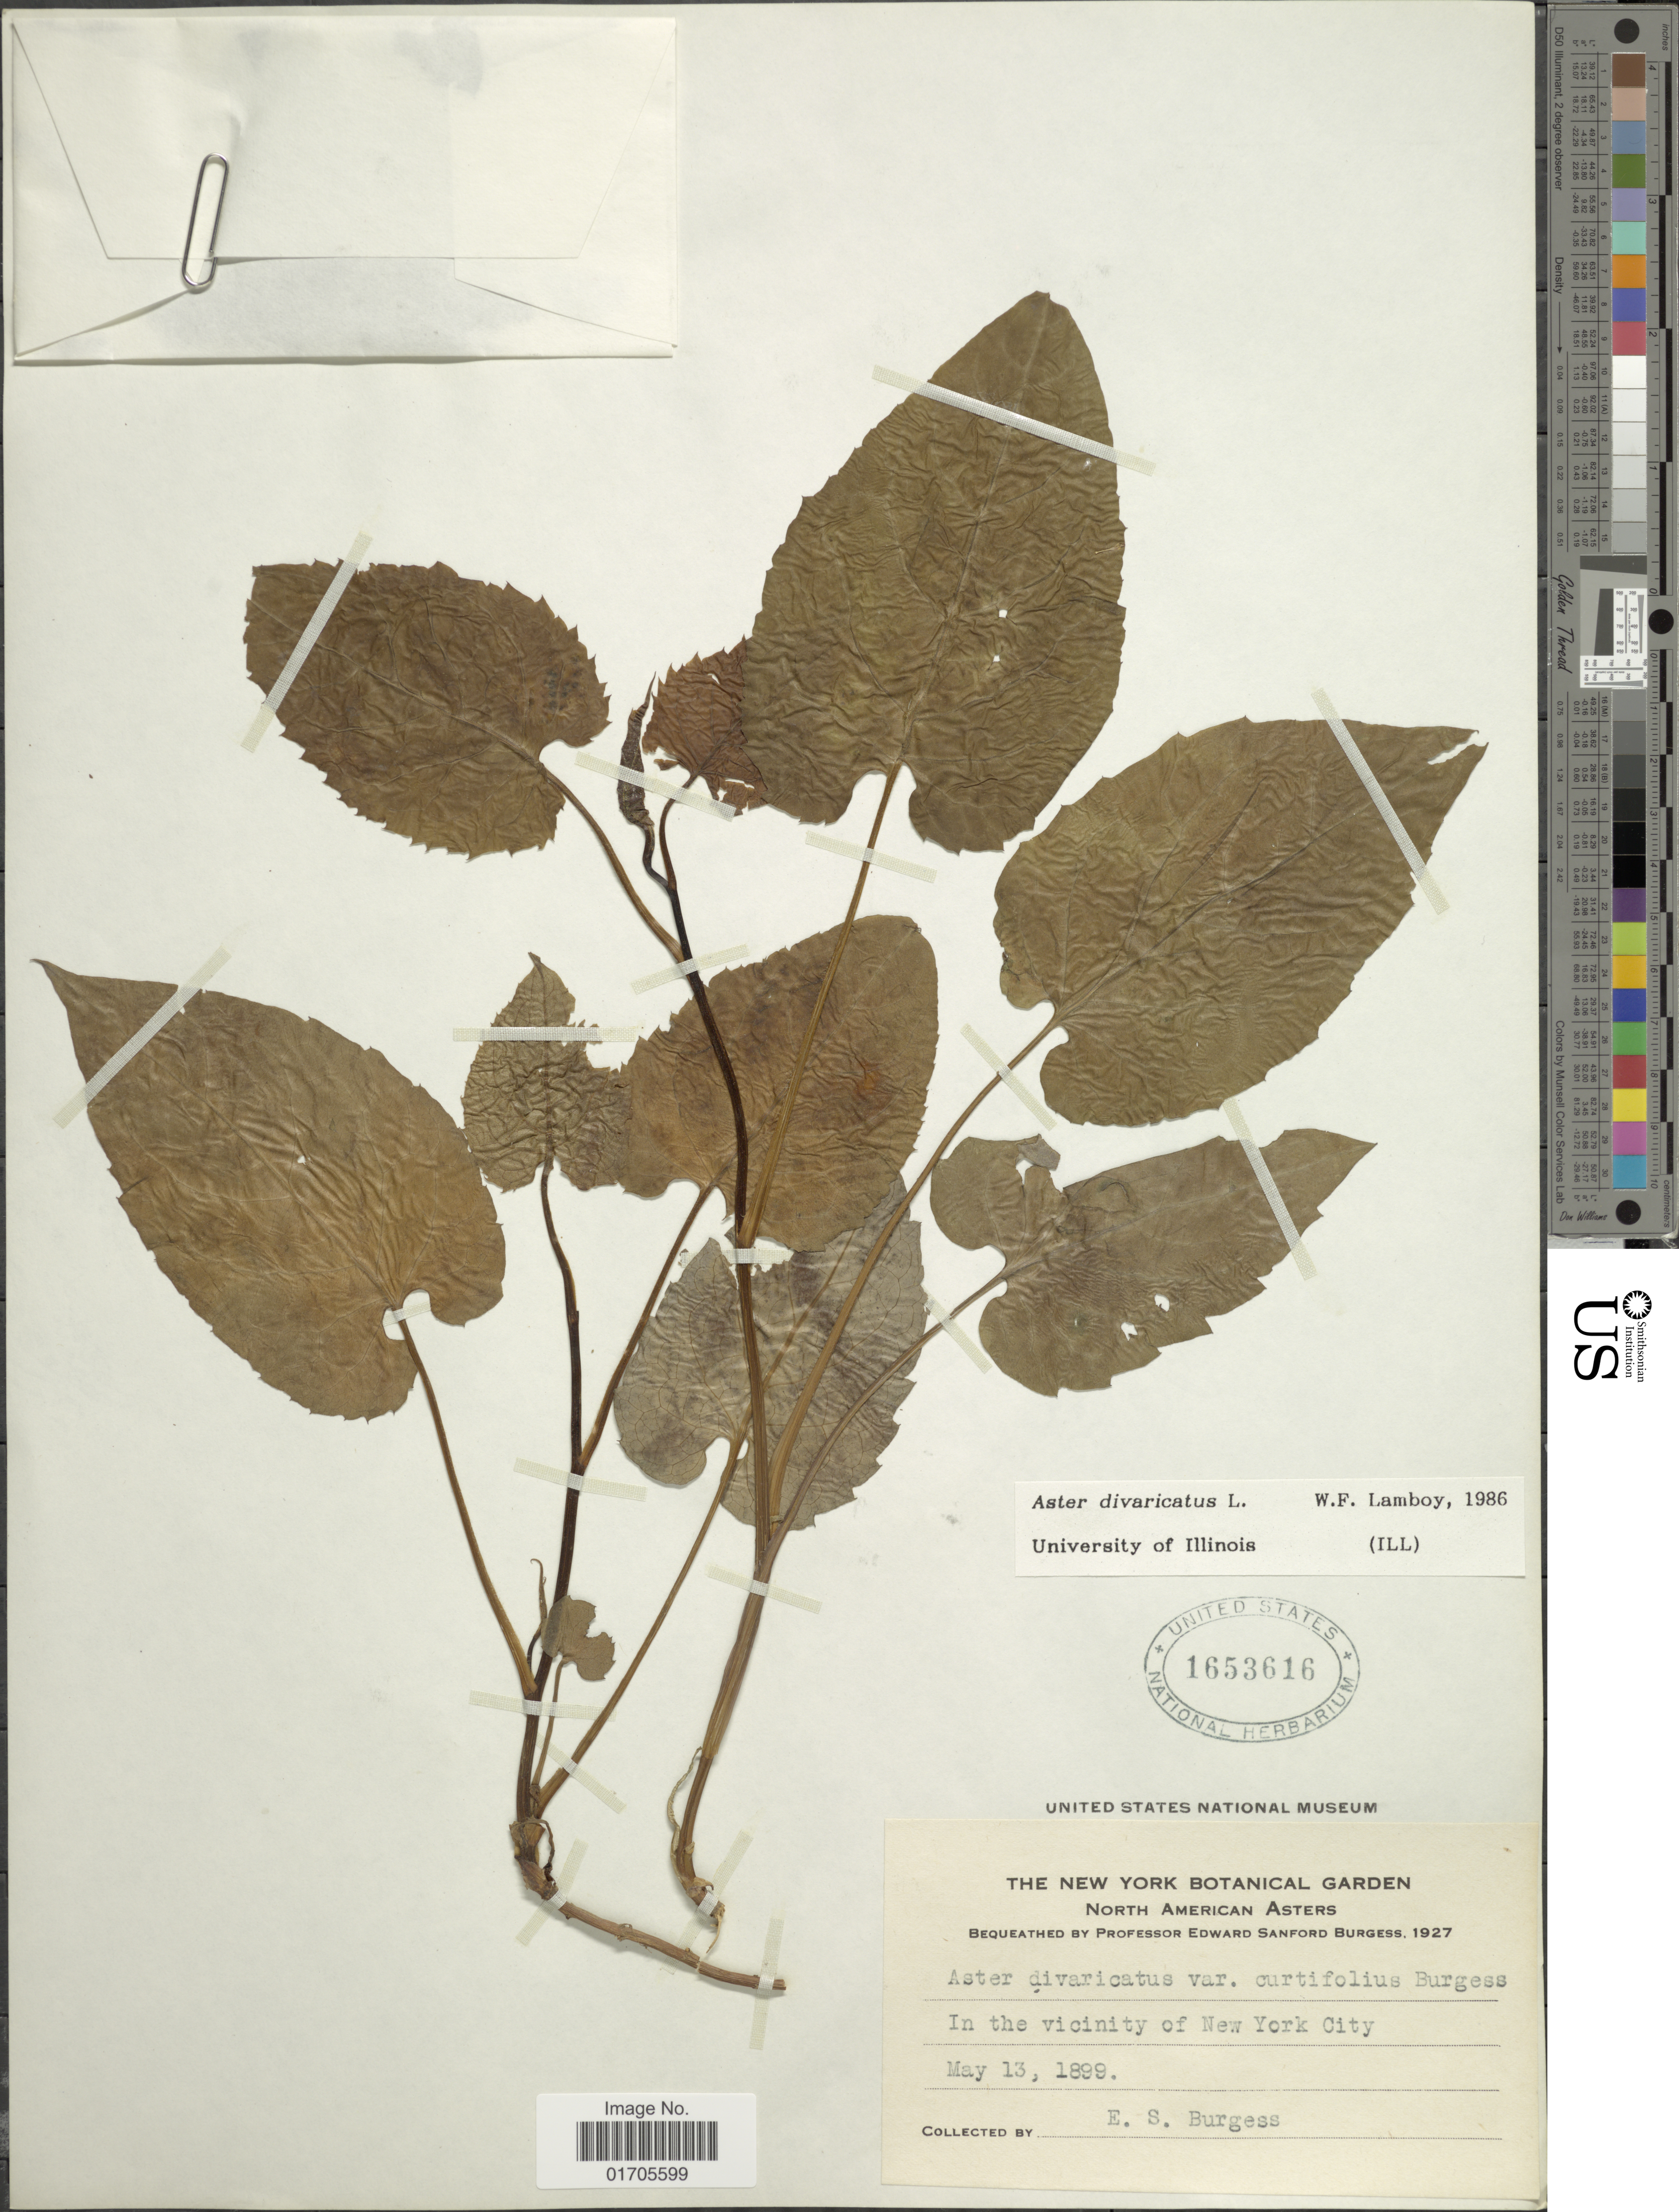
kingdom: Plantae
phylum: Tracheophyta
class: Magnoliopsida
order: Asterales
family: Asteraceae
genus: Eurybia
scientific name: Eurybia divaricata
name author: (L.) G.L. Nesom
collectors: E. Burgess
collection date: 1899-05-13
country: United States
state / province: New York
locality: In the vicinity of New York City.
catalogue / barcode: US 1653616